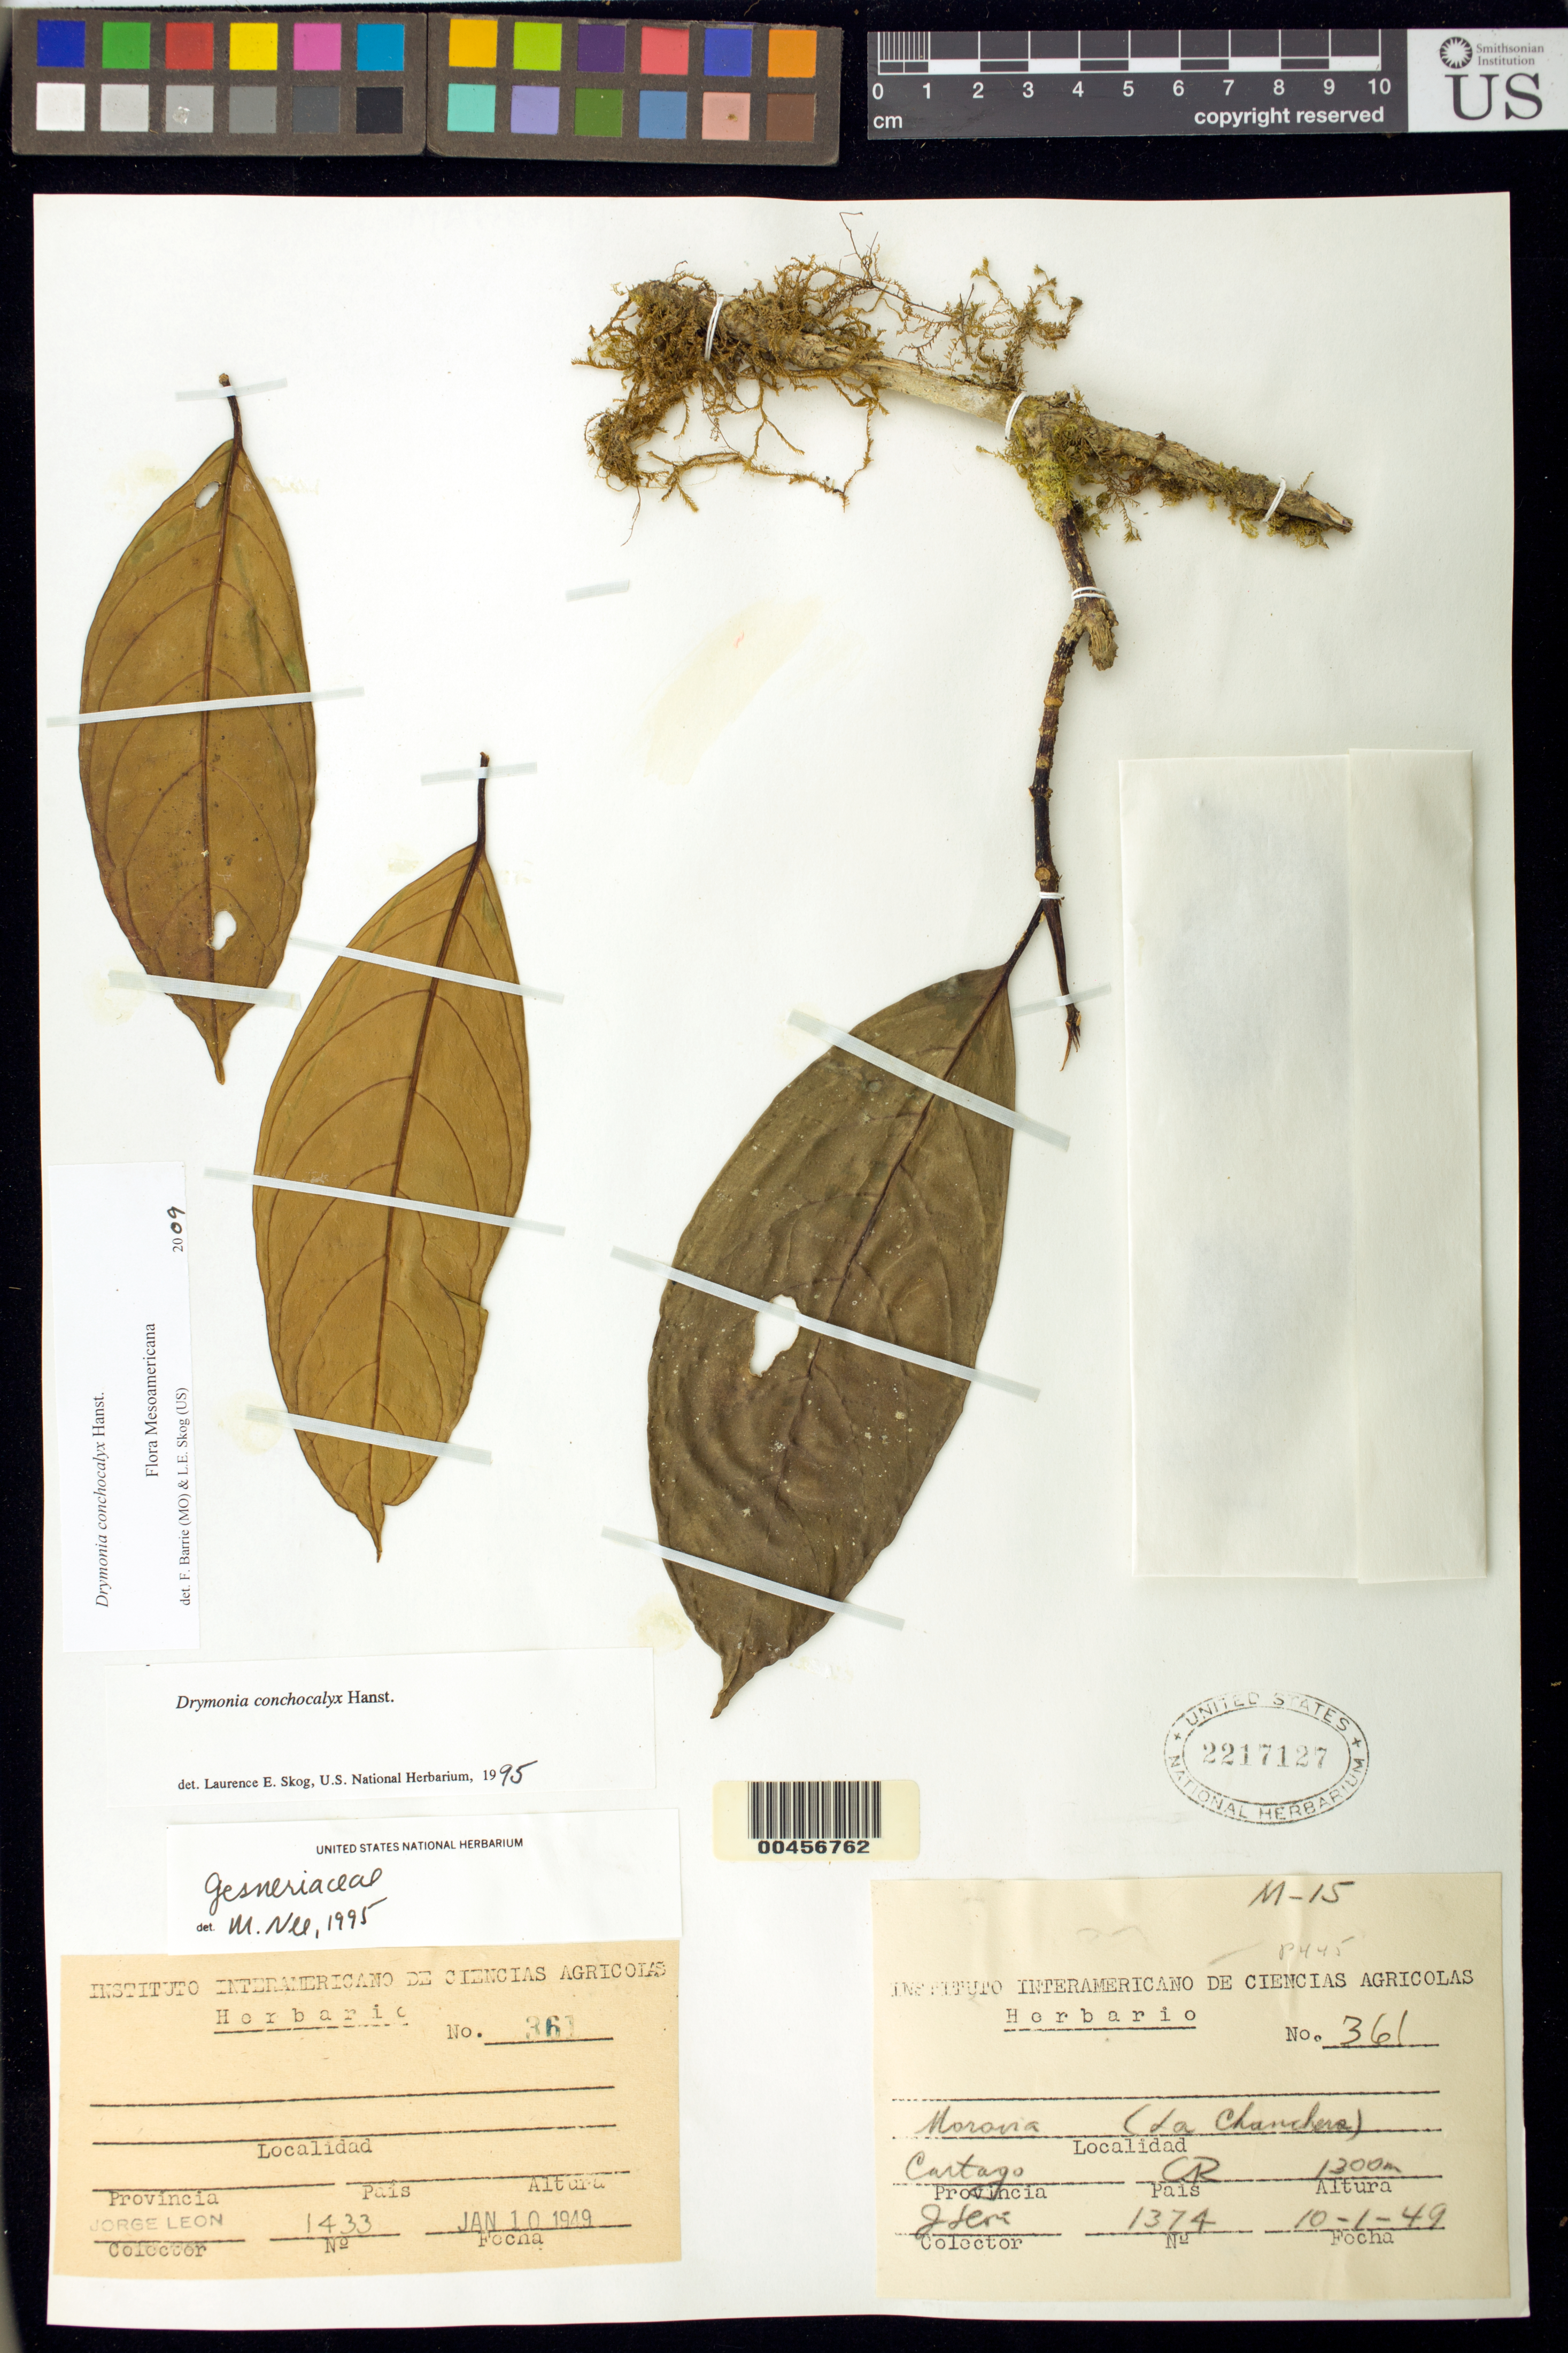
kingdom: Plantae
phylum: Tracheophyta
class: Magnoliopsida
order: Lamiales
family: Gesneriaceae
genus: Drymonia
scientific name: Drymonia conchocalyx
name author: Hanst.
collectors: J. León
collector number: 1433 /1374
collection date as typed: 10 Jan 1949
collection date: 1949-01-10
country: Costa Rica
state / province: Cartago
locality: La Chanchers, Morovia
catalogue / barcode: US 2217127